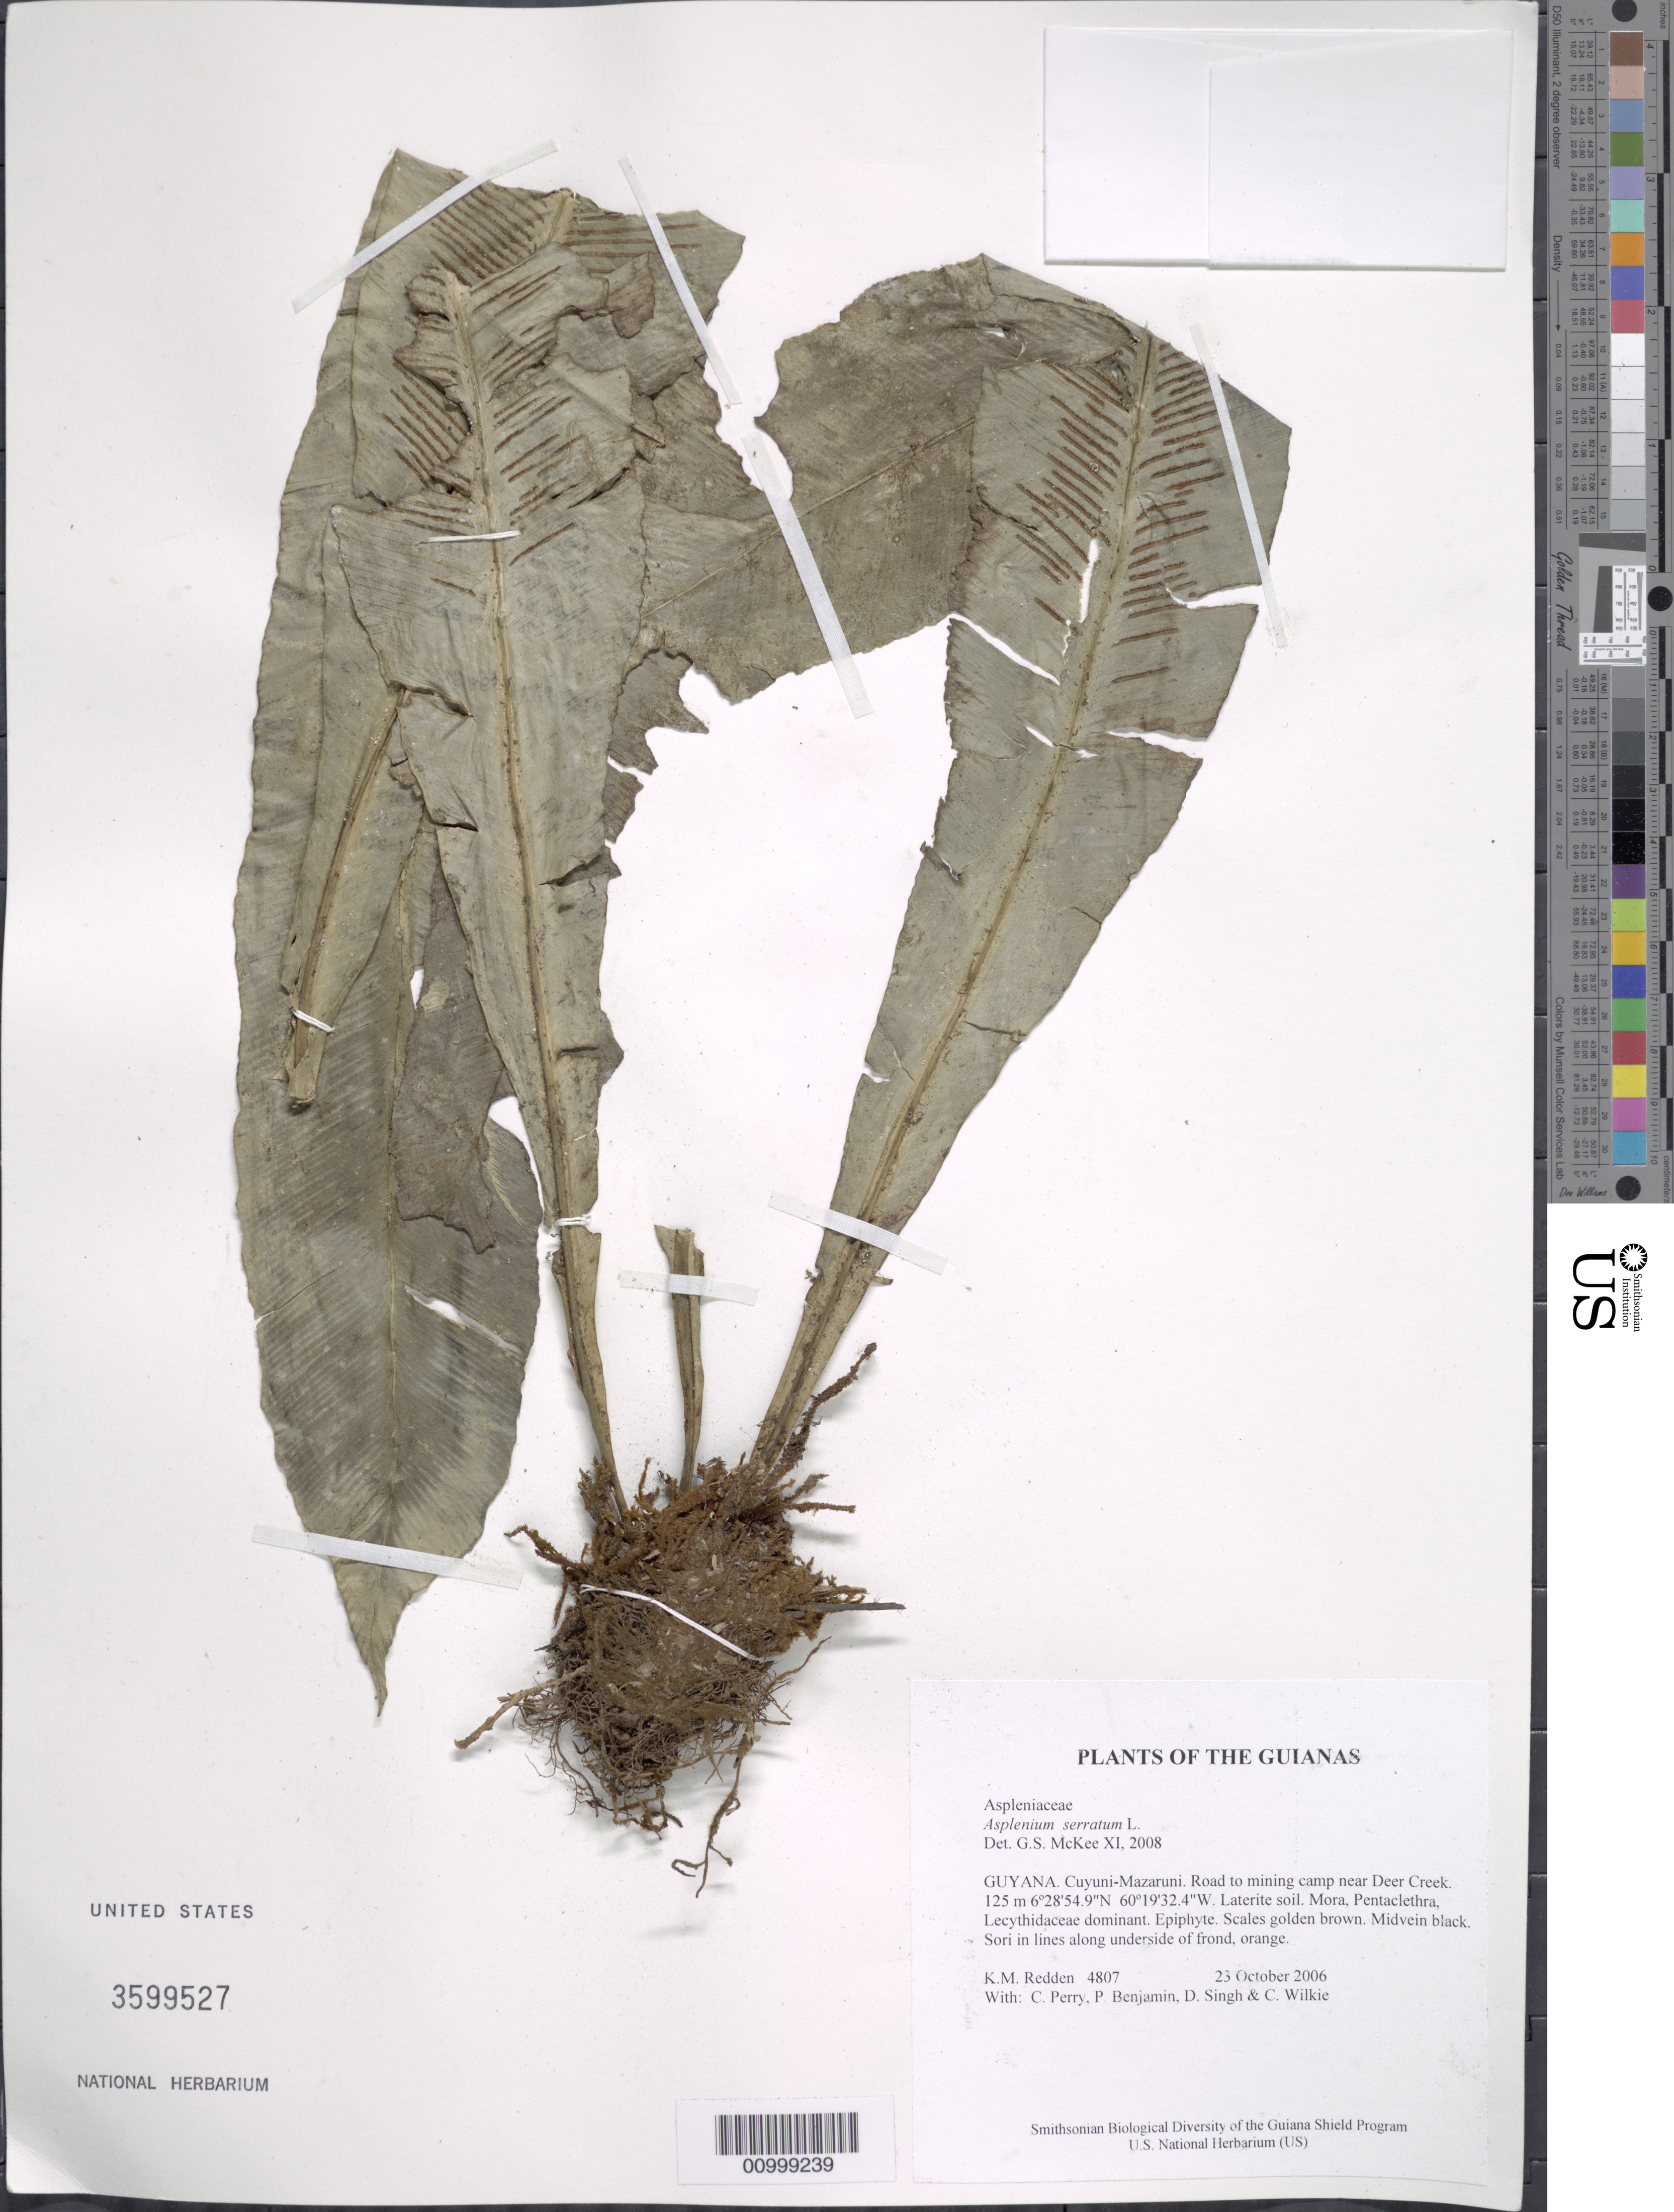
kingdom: Plantae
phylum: Tracheophyta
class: Polypodiopsida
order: Polypodiales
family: Aspleniaceae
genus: Asplenium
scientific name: Asplenium serratum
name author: L.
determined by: McKee, G. S., (US), NMNH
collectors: K. M. Redden, C. Perry, P. Benjamin, D. Singh & C. Wilkie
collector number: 4807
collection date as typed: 23 October 2006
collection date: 2006-10-23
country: Guyana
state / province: Cuyuni-Mazaruni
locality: Road to mining camp near Deer Creek.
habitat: Laterite soil. Mora, Pentaclethra, Lecythidaceae dominant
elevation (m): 125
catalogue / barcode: US 3599527